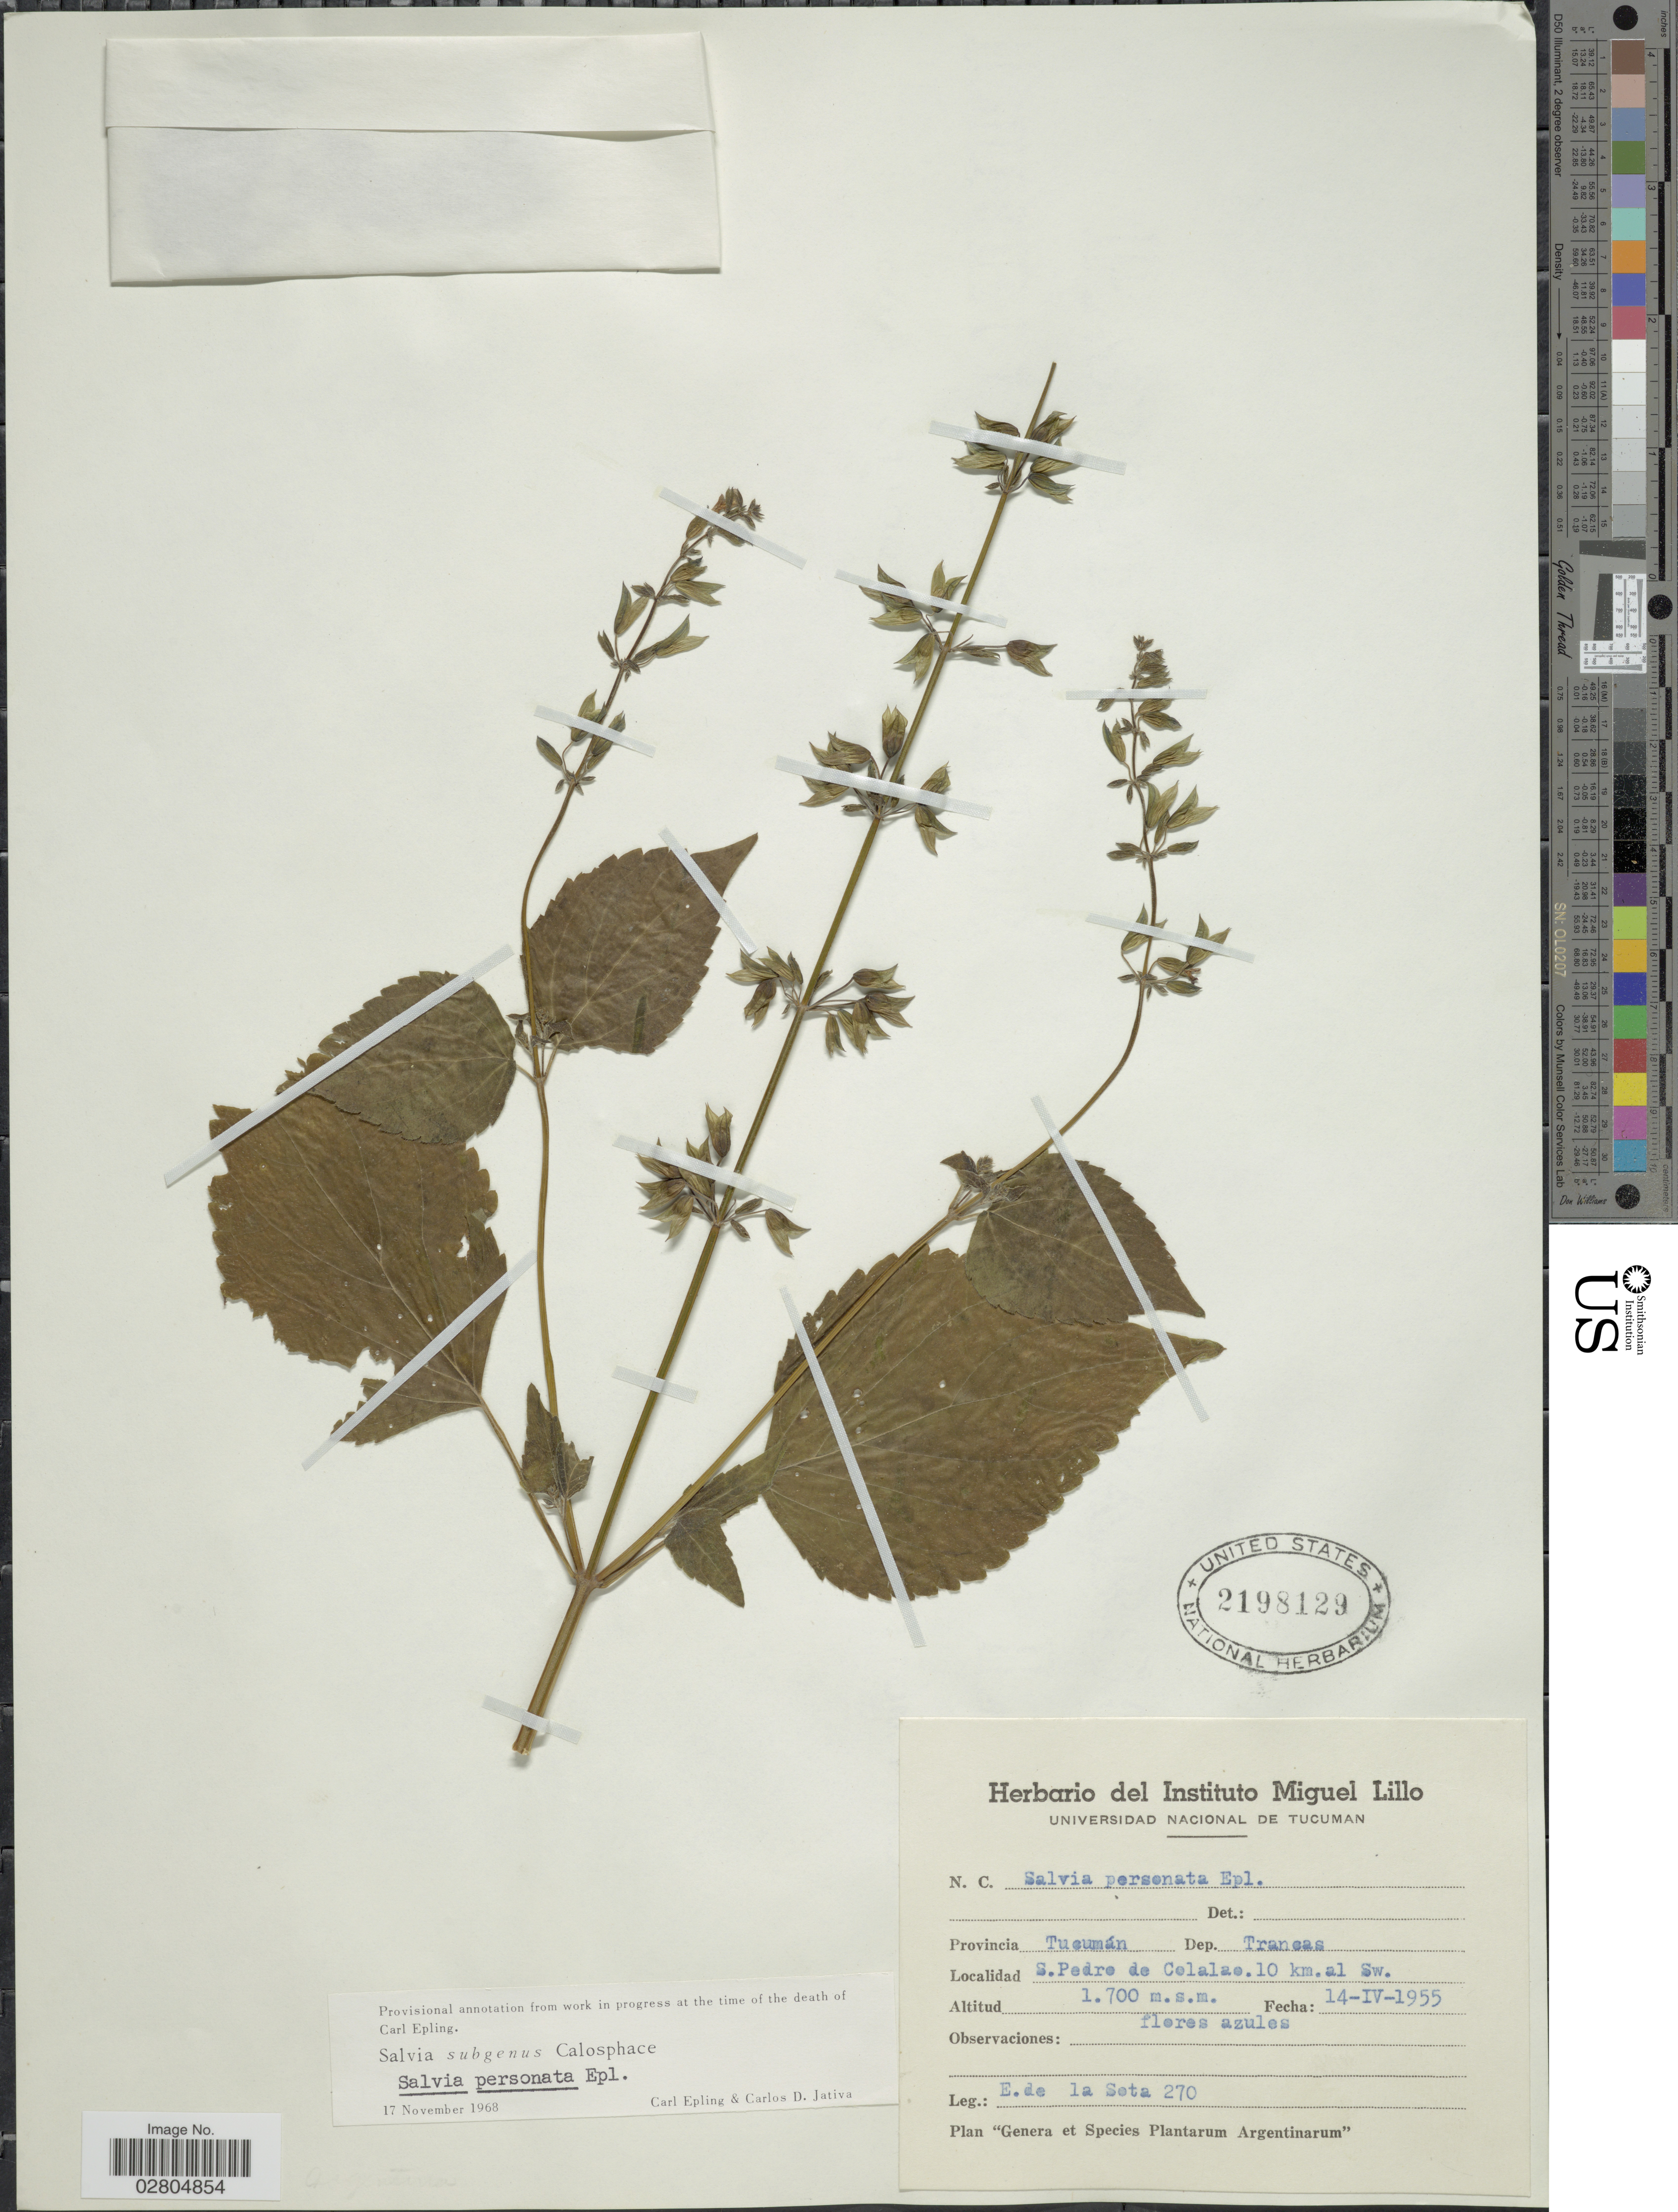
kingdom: Plantae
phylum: Tracheophyta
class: Magnoliopsida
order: Lamiales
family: Lamiaceae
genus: Salvia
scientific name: Salvia personata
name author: Epling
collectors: E. R. de la Sota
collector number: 270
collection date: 1955-04-14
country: Argentina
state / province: Tucuman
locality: Dep. Trancas. S. Pedro de Colalao. 10 km. al Sw.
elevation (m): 1700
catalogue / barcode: US 2198129